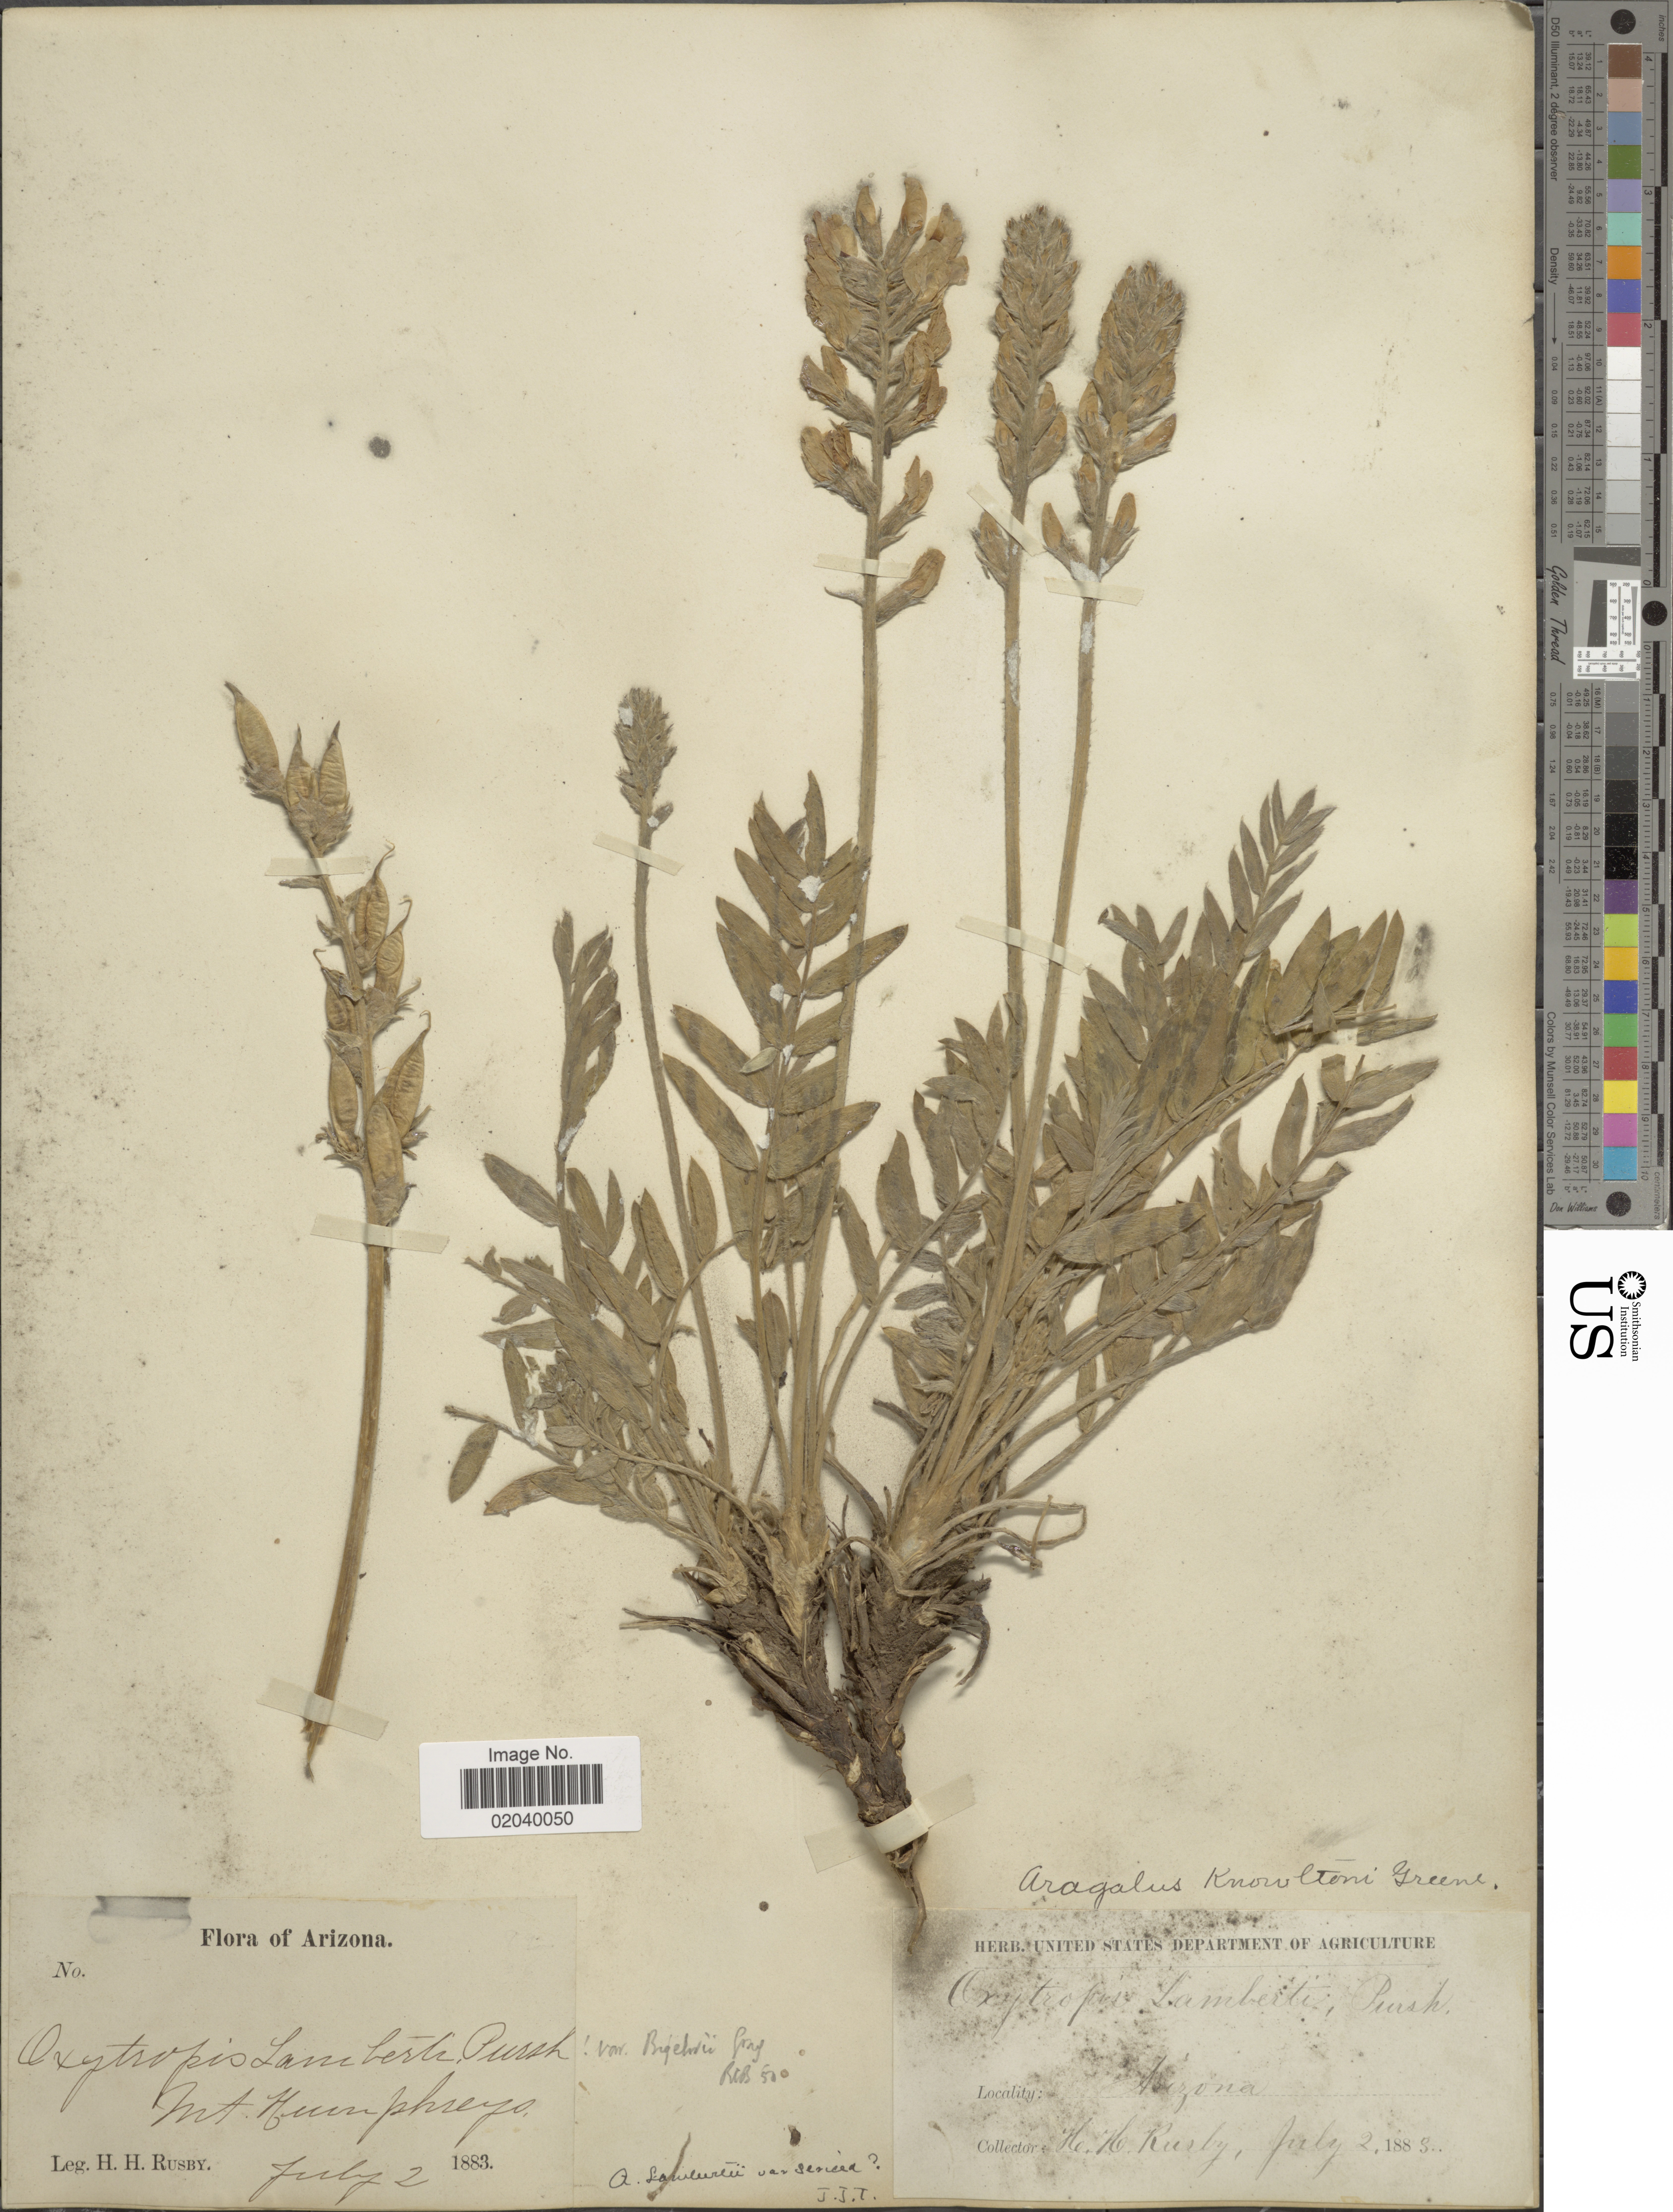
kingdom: Plantae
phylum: Tracheophyta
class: Magnoliopsida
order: Fabales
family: Fabaceae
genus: Oxytropis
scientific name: Oxytropis lambertii var. bigelovii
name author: A. Gray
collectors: H. H. Rusby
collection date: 1883-07-02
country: United States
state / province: Arizona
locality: Mt. Humphreys